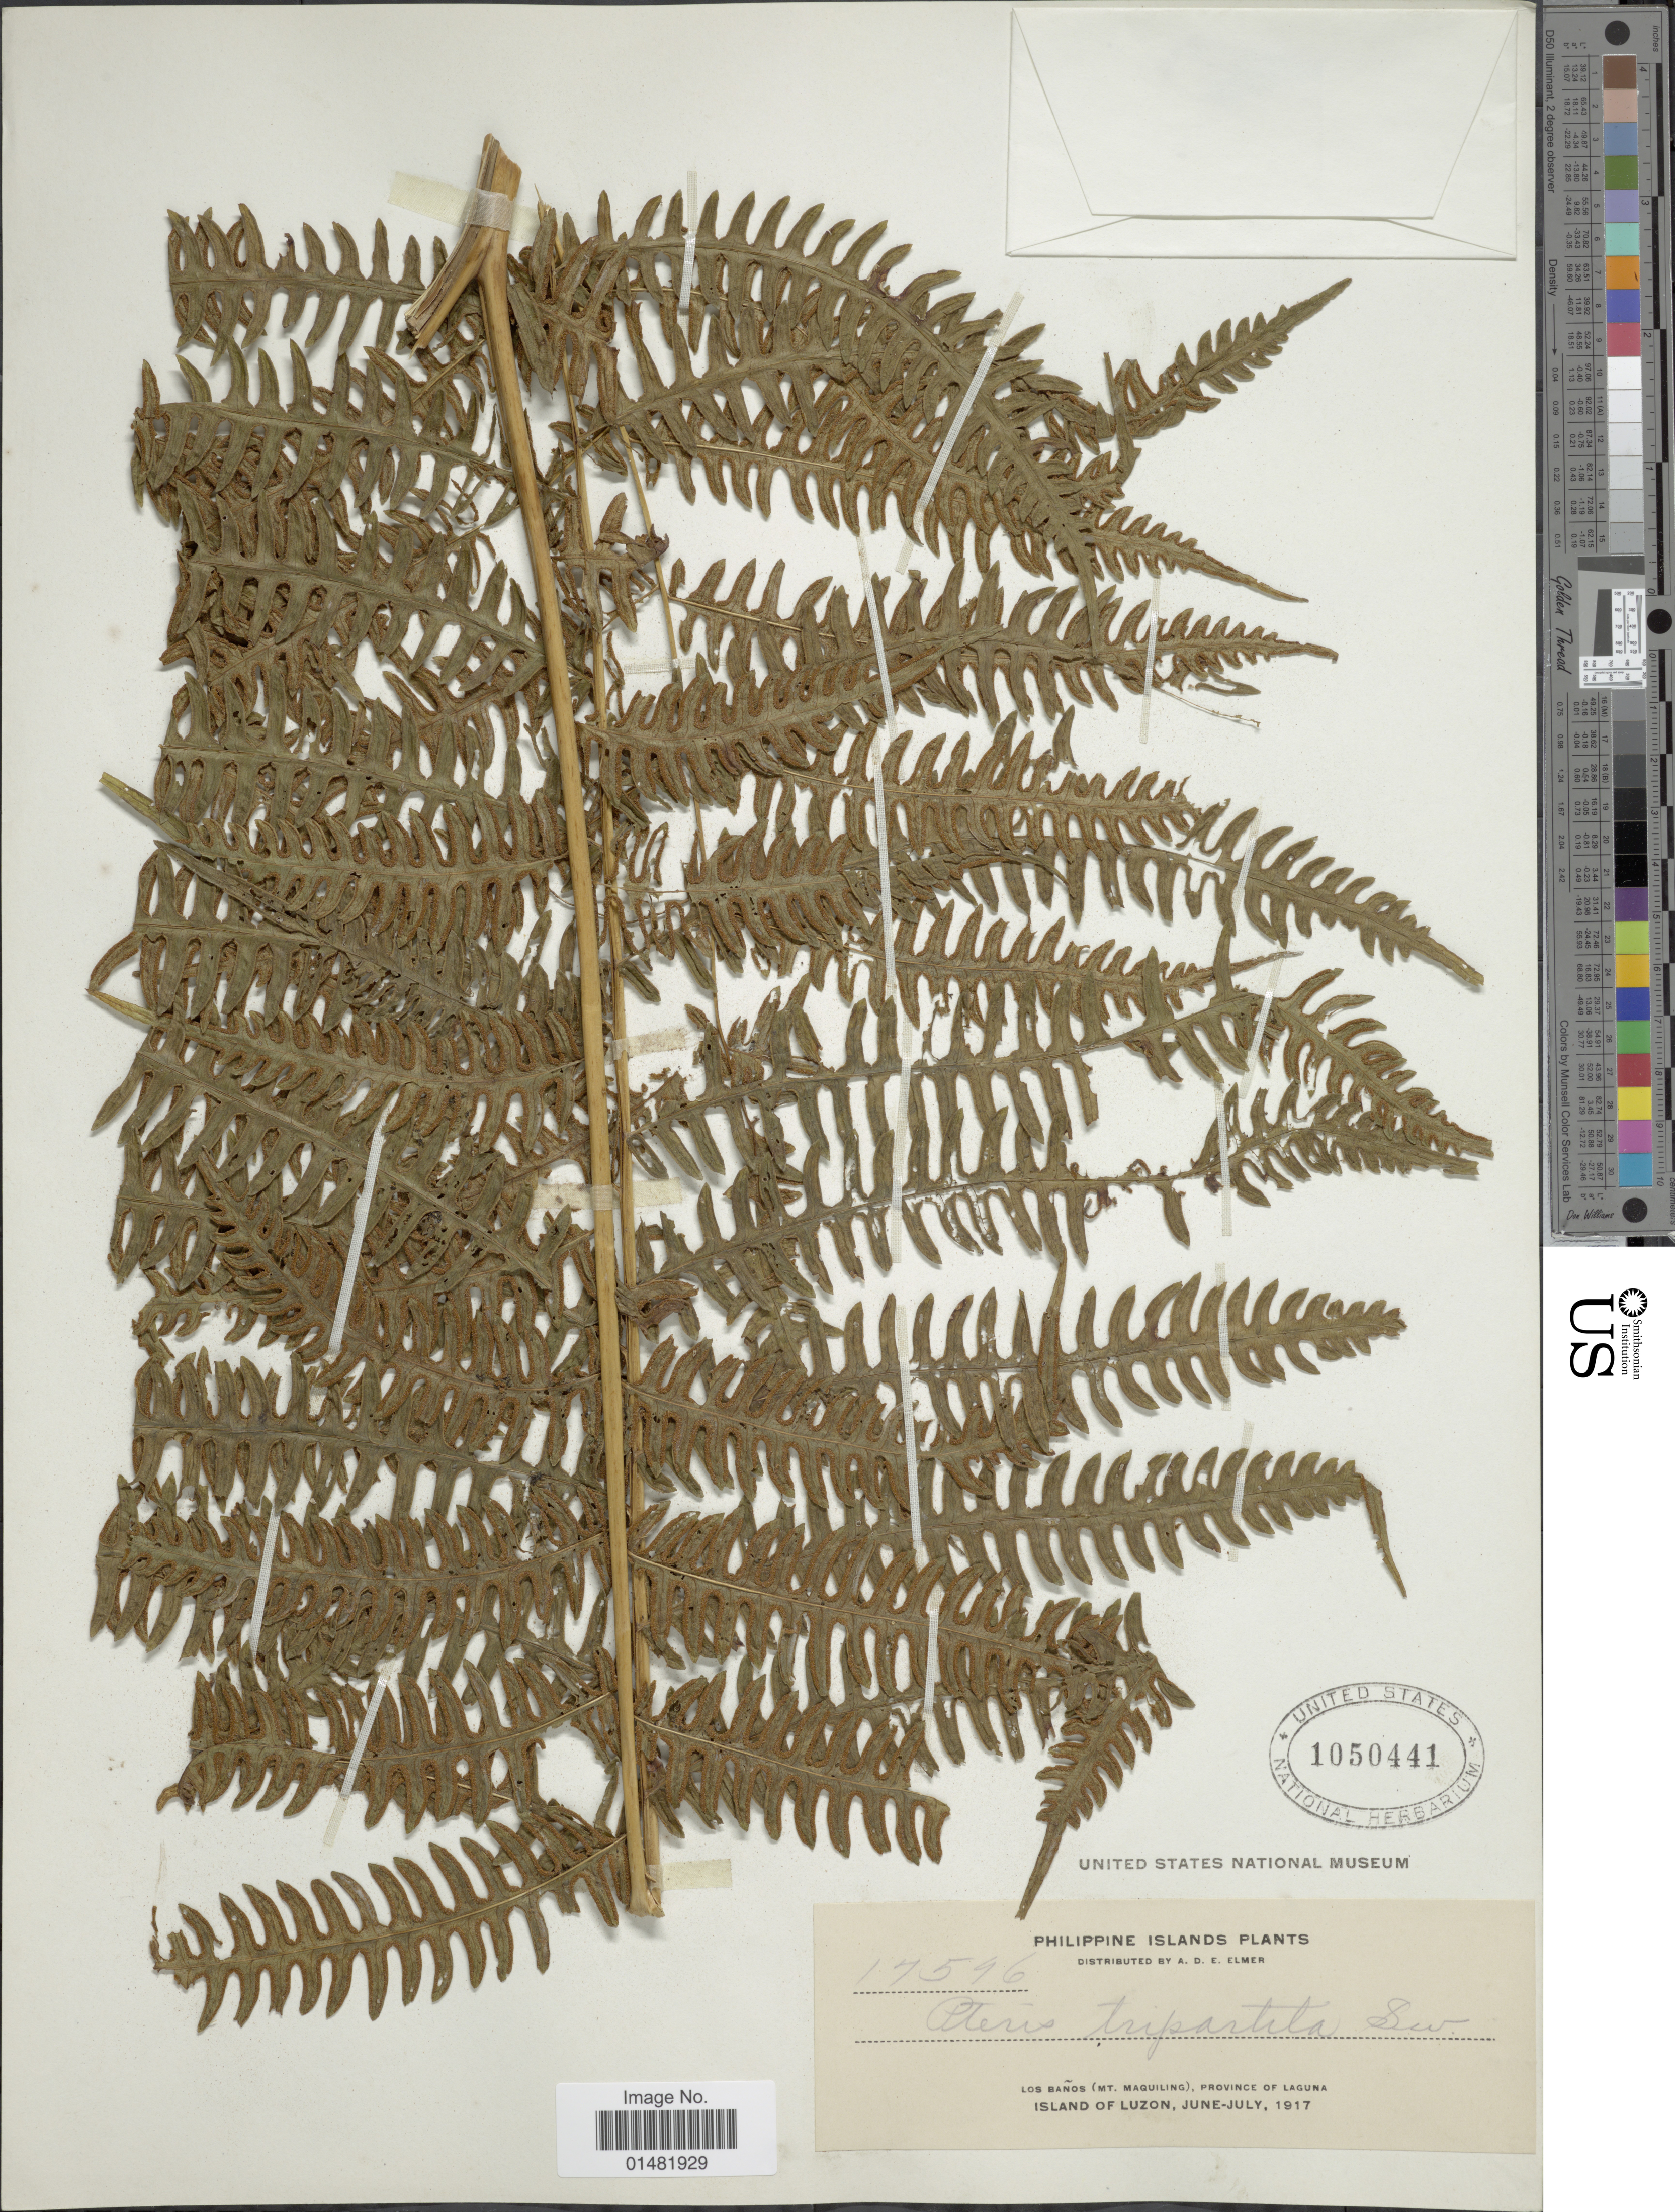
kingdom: Plantae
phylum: Tracheophyta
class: Polypodiopsida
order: Polypodiales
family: Pteridaceae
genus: Pteris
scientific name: Pteris tripartita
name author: Sw.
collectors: A. D. E. Elmer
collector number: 17596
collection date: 1917-06/1917-07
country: Philippines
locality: Philippine Islands Plants, Los Baños (Mt. Maquiling), Province of Laguna, Island of Luzon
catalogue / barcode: US 1050441